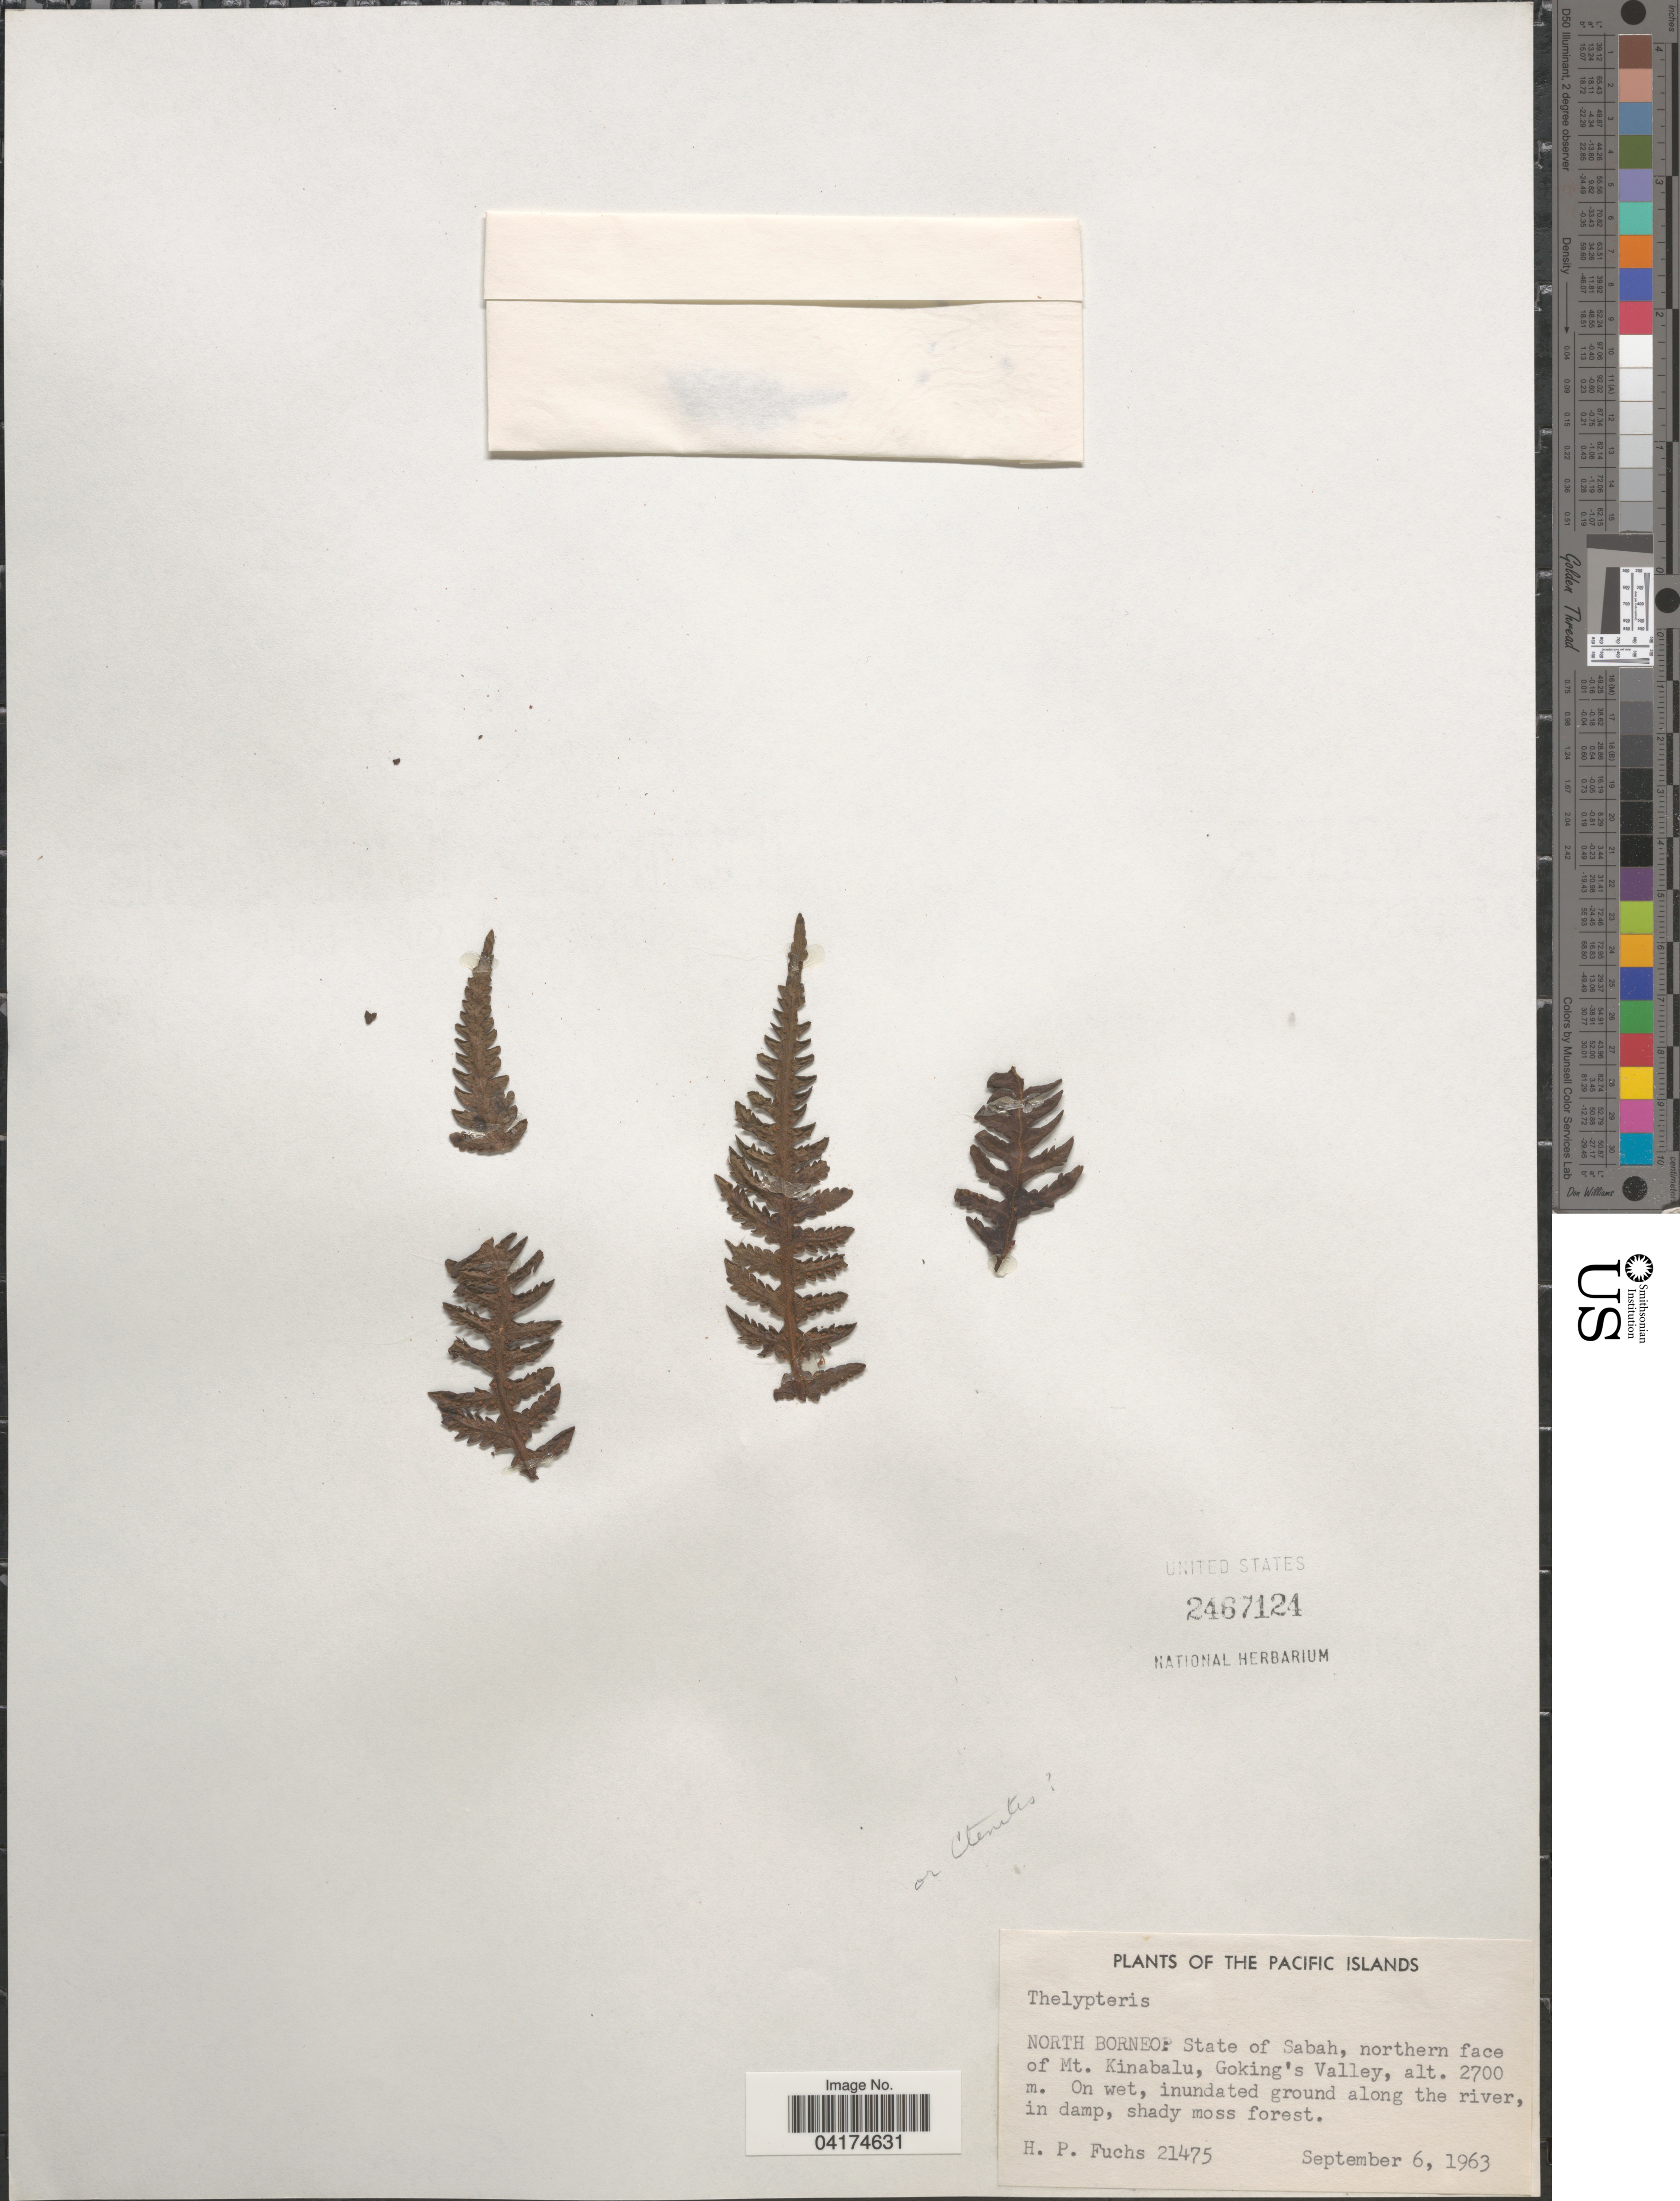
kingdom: Plantae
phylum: Tracheophyta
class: Polypodiopsida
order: Polypodiales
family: Thelypteridaceae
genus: Thelypteris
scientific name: Thelypteris (Meniscium) sp.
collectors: H. P. Fuchs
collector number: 21475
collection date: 1963-09-06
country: Malaysia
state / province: Sabah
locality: The Pacific Islands. North Borneo: northern face of Mt. Kinabalu, Goking's Valley.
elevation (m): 2700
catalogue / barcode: US 2467124